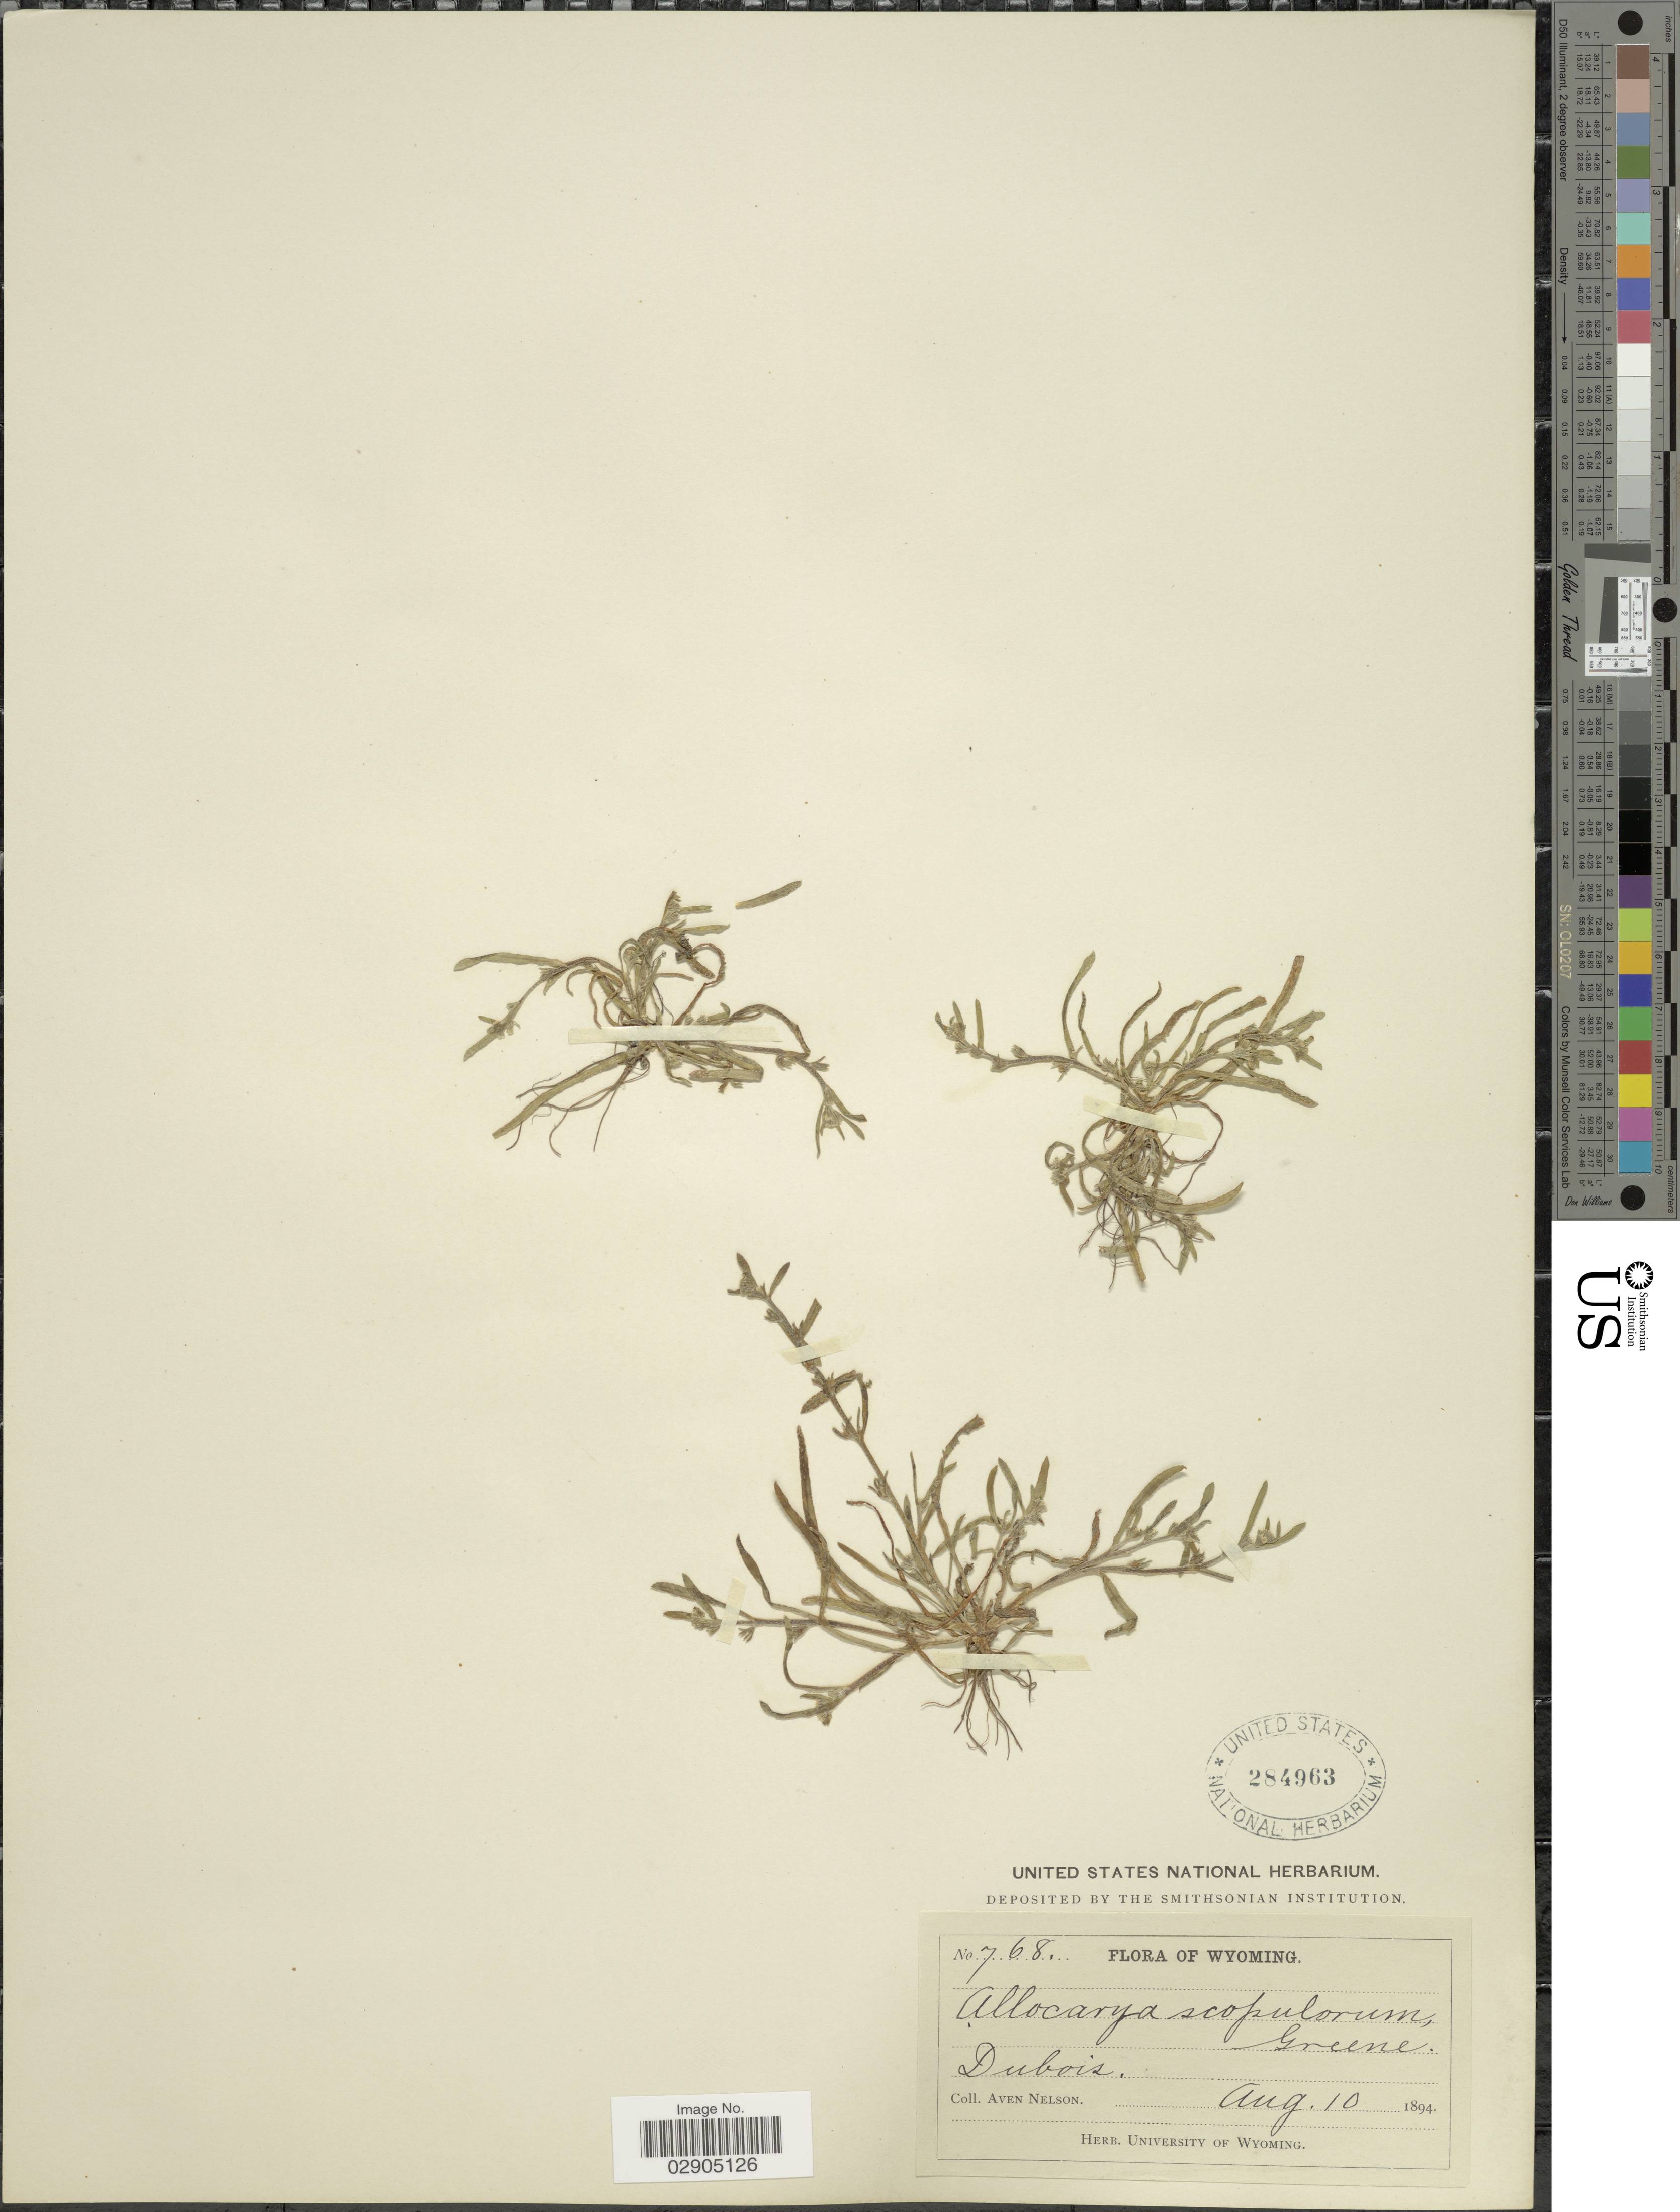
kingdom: Plantae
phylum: Tracheophyta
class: Magnoliopsida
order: Boraginales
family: Boraginaceae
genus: Allocarya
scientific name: Allocarya californica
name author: (Fisch. & C.A. Mey.) Greene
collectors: A. Nelson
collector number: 768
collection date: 1894-08-10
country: United States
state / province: Wyoming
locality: Dubois.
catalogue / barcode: US 284963